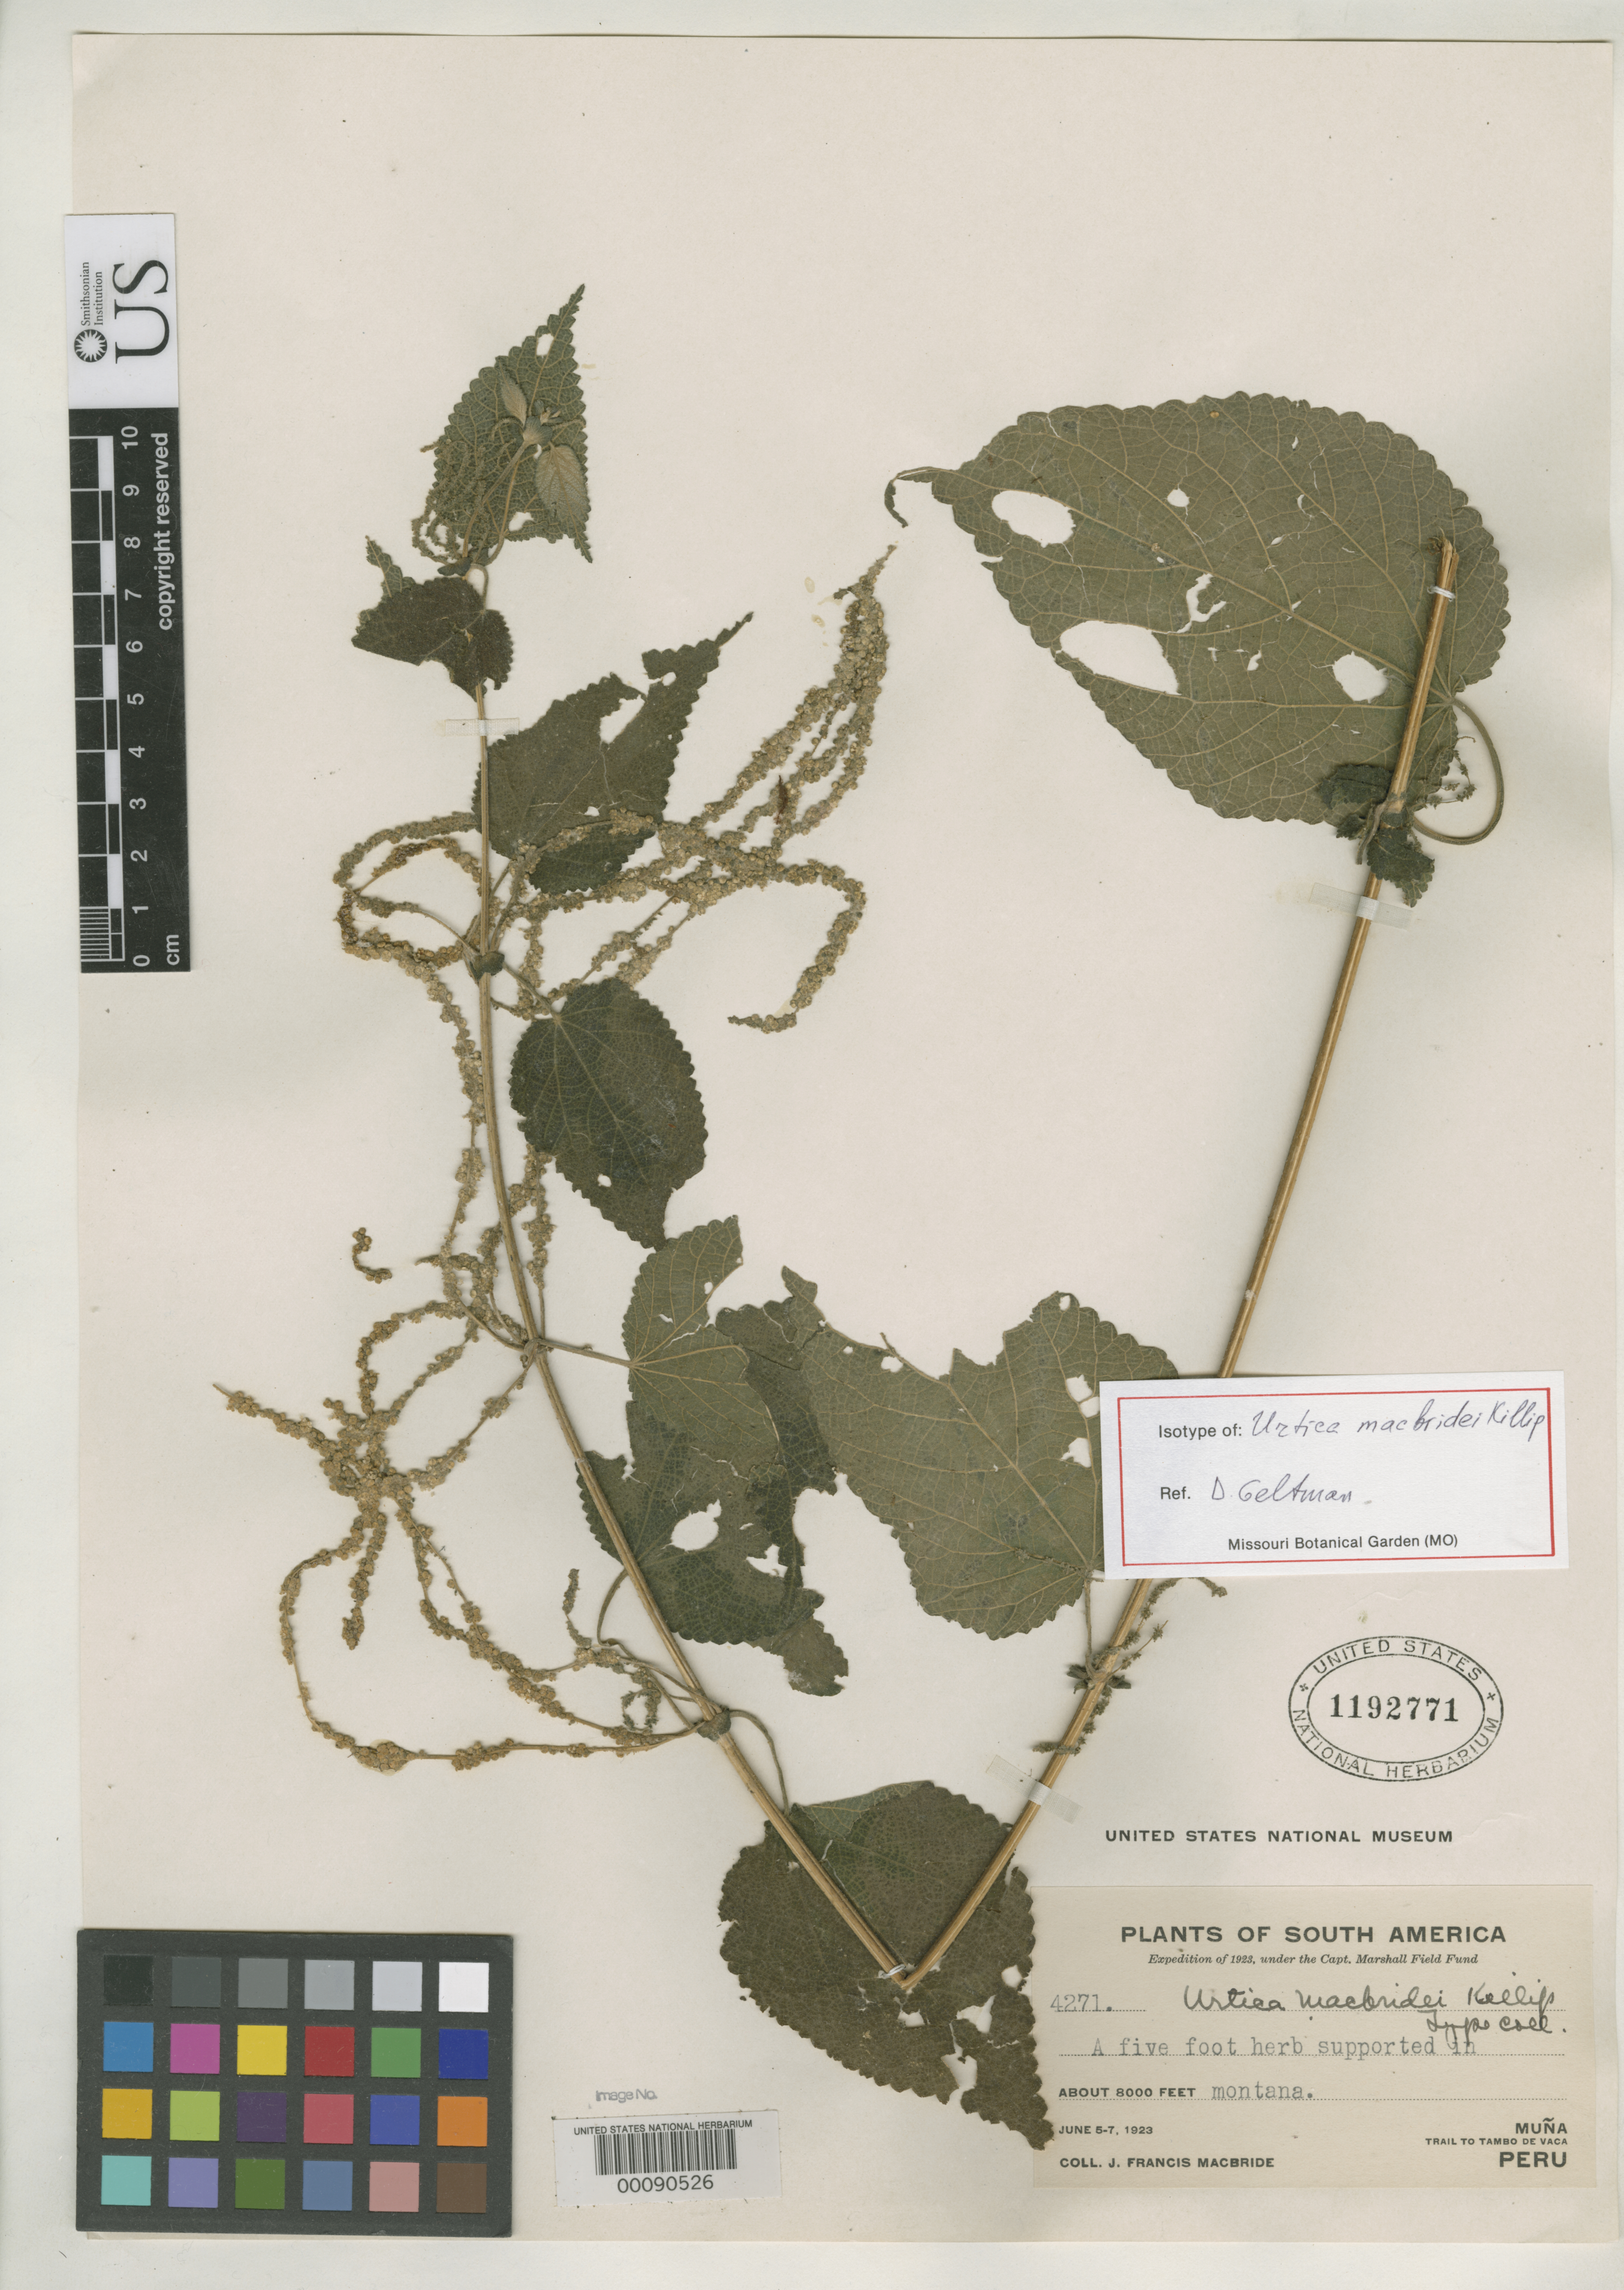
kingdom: Plantae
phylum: Tracheophyta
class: Magnoliopsida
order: Rosales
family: Urticaceae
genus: Urtica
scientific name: Urtica macbridei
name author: Killip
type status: Isotype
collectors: J. F. Macbride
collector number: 4271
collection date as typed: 05 Jun 1923 to 07 Jun 1923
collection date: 1923-06-05/1923-06-07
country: Peru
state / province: Huánuco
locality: Muña, trail to Tambo de Vaca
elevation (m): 2400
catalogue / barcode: US 1192771